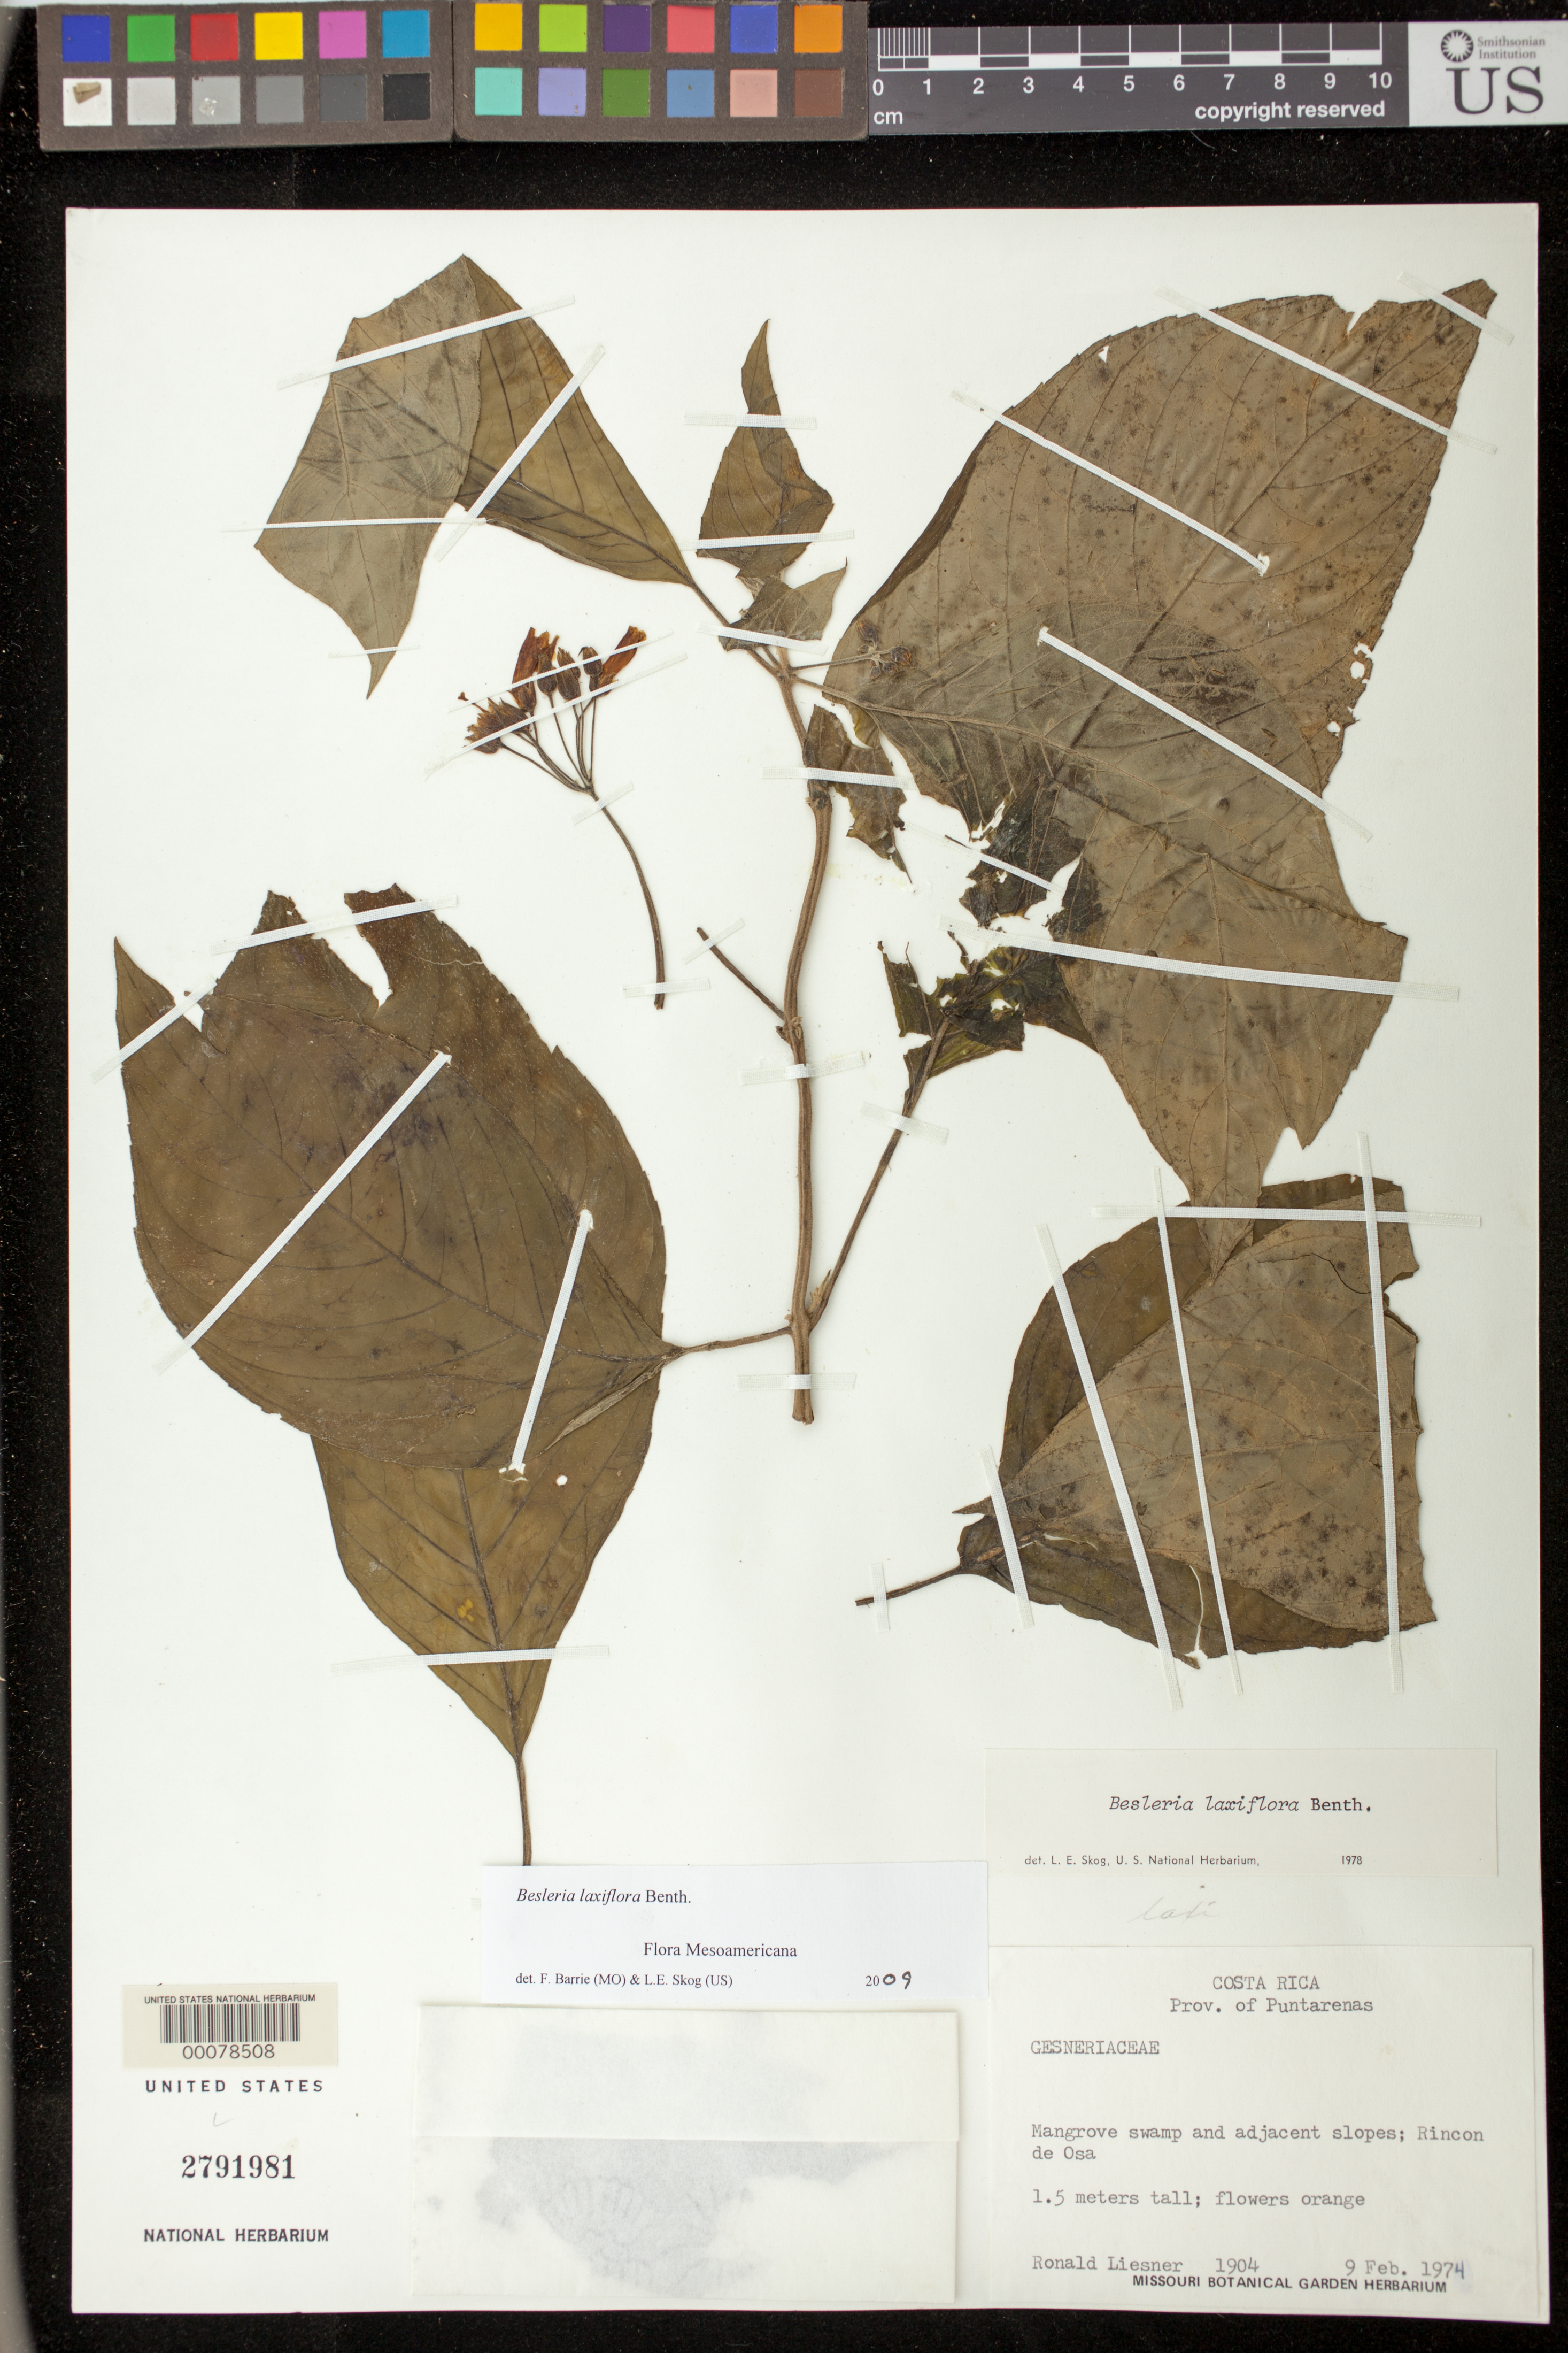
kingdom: Plantae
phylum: Tracheophyta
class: Magnoliopsida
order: Lamiales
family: Gesneriaceae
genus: Besleria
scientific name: Besleria laxiflora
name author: Benth.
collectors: R. L. Liesner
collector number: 1904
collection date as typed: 09 Feb 1974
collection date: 1974-02-09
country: Costa Rica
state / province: Puntarenas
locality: Rincon de Osa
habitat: Mangrove swamp and adjacent slopes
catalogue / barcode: US 2791981